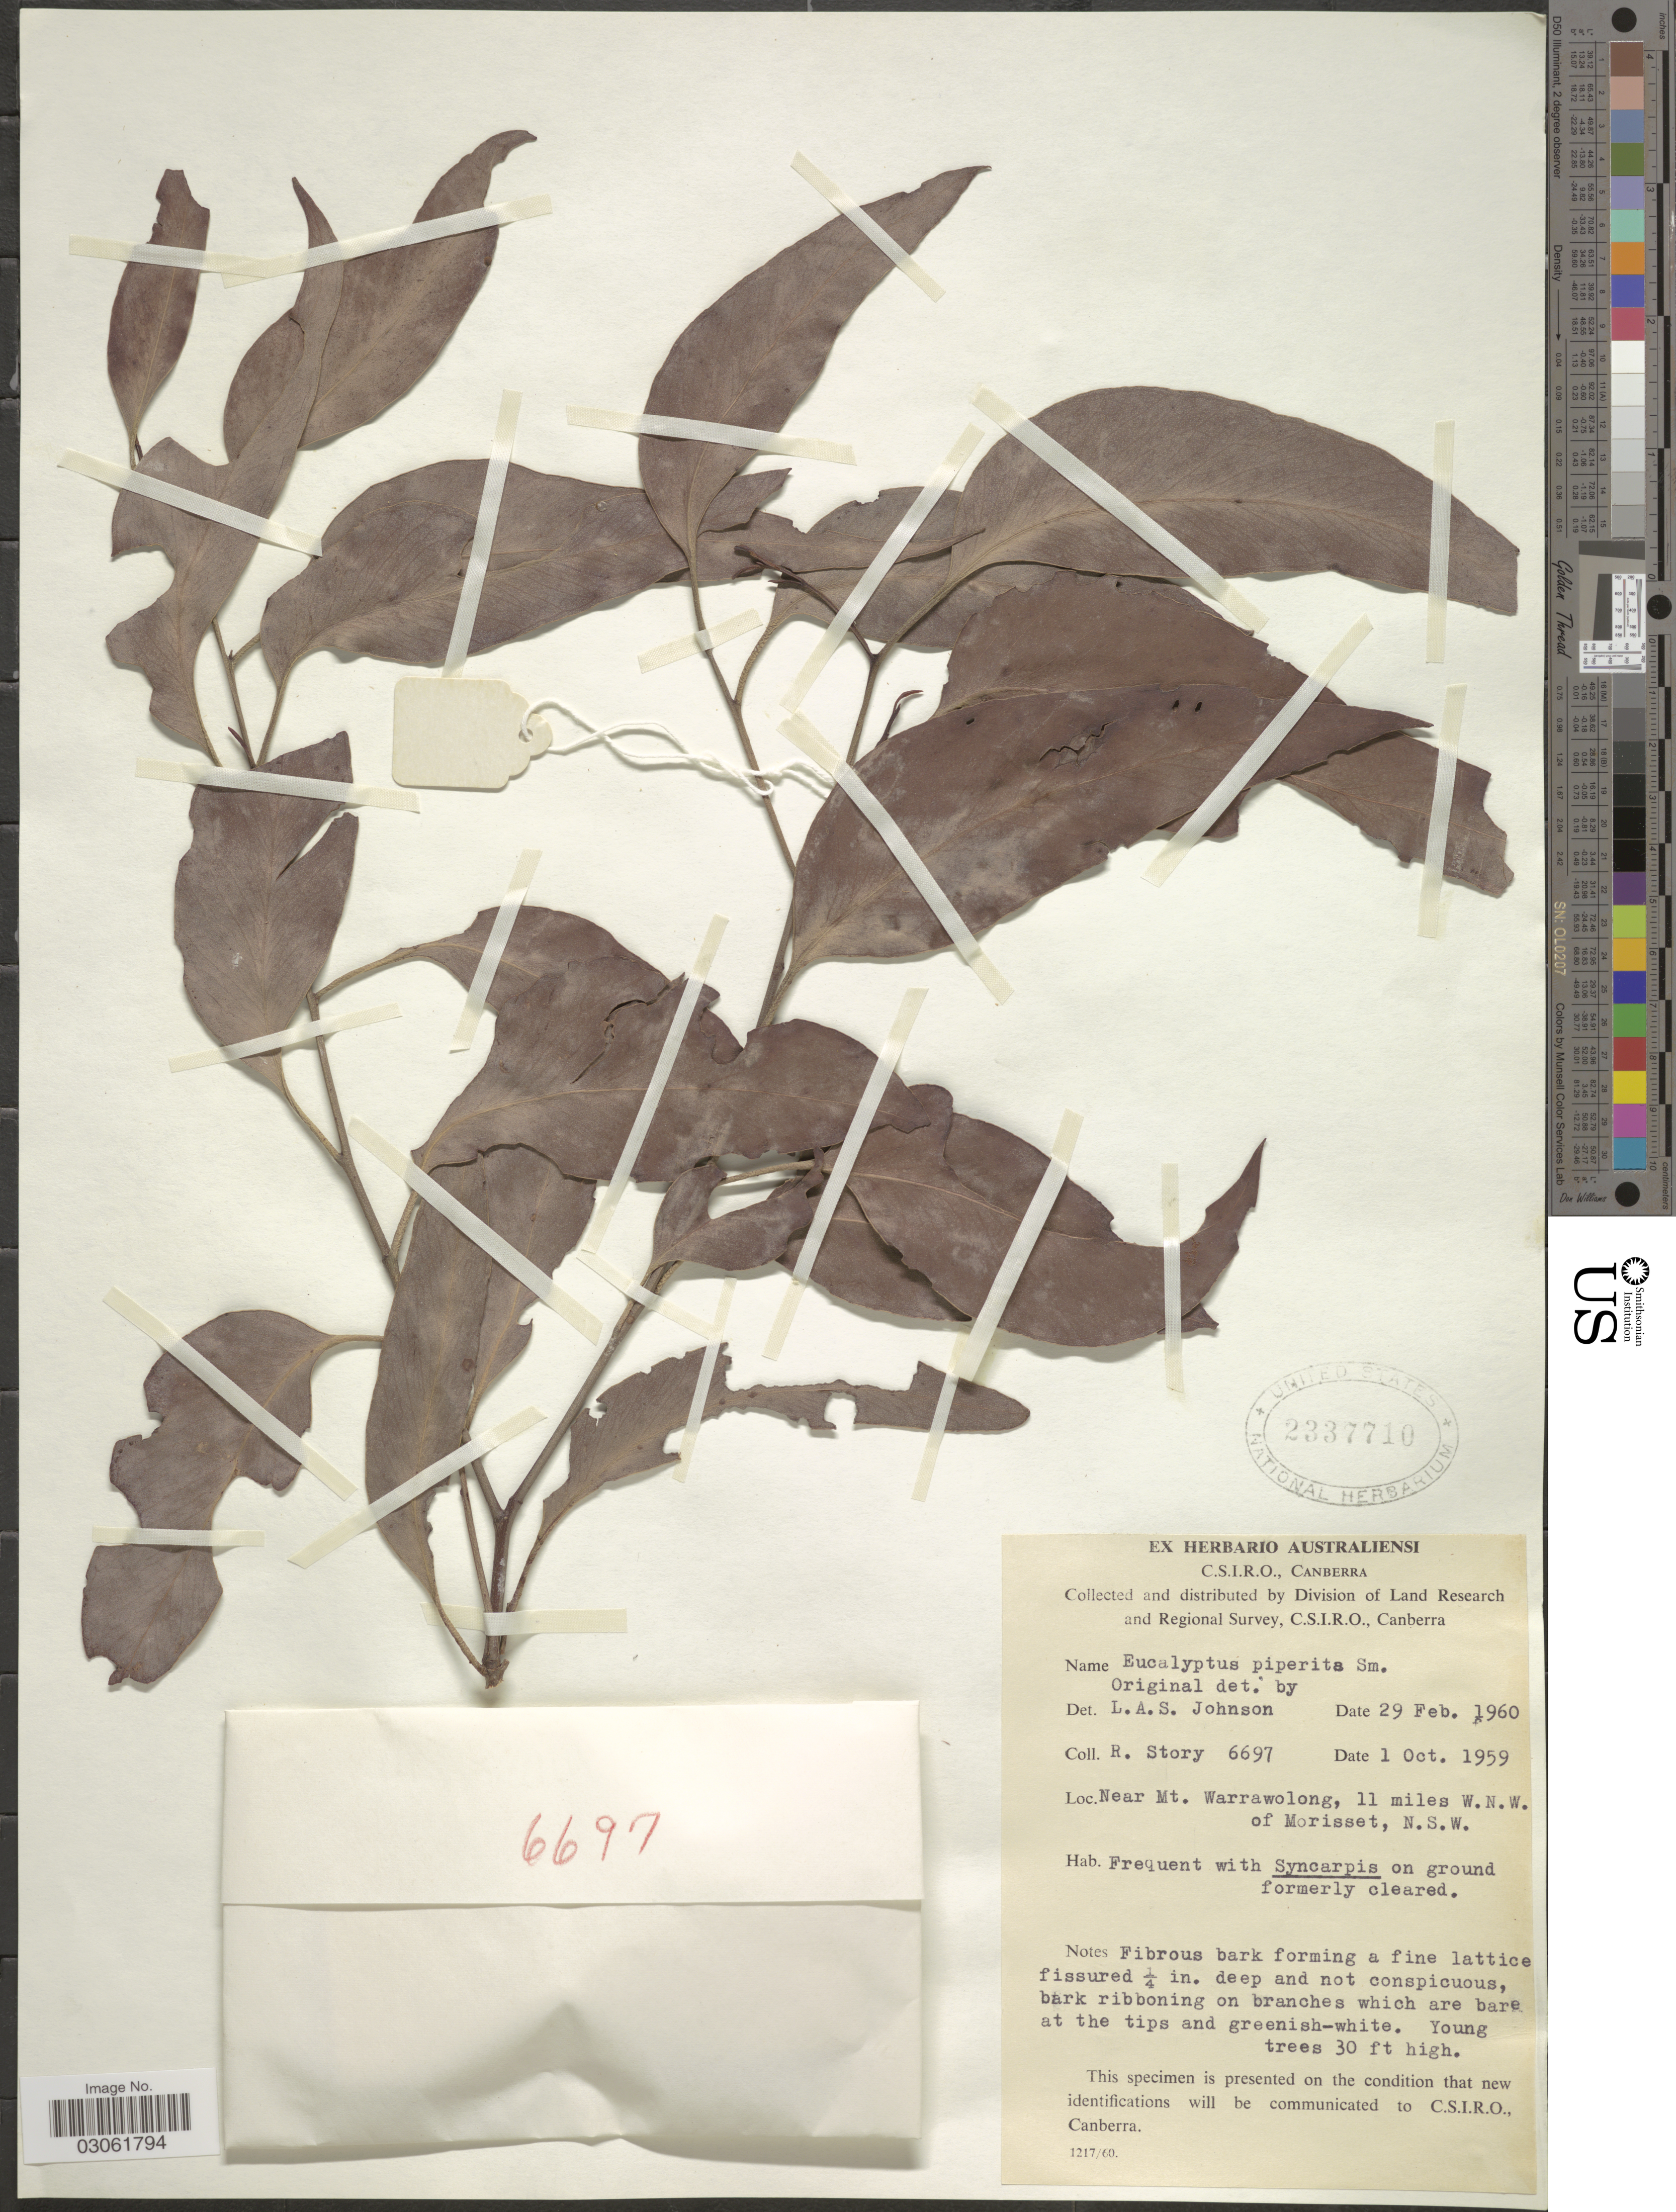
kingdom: Plantae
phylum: Tracheophyta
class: Magnoliopsida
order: Myrtales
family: Myrtaceae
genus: Eucalyptus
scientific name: Eucalyptus piperita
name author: J. White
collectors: R. Story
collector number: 6697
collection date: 1959-10-01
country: Australia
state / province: New South Wales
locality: Near Mt. Warrowolong, 11 miles W.N.W. of Morisset.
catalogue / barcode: US 2337710